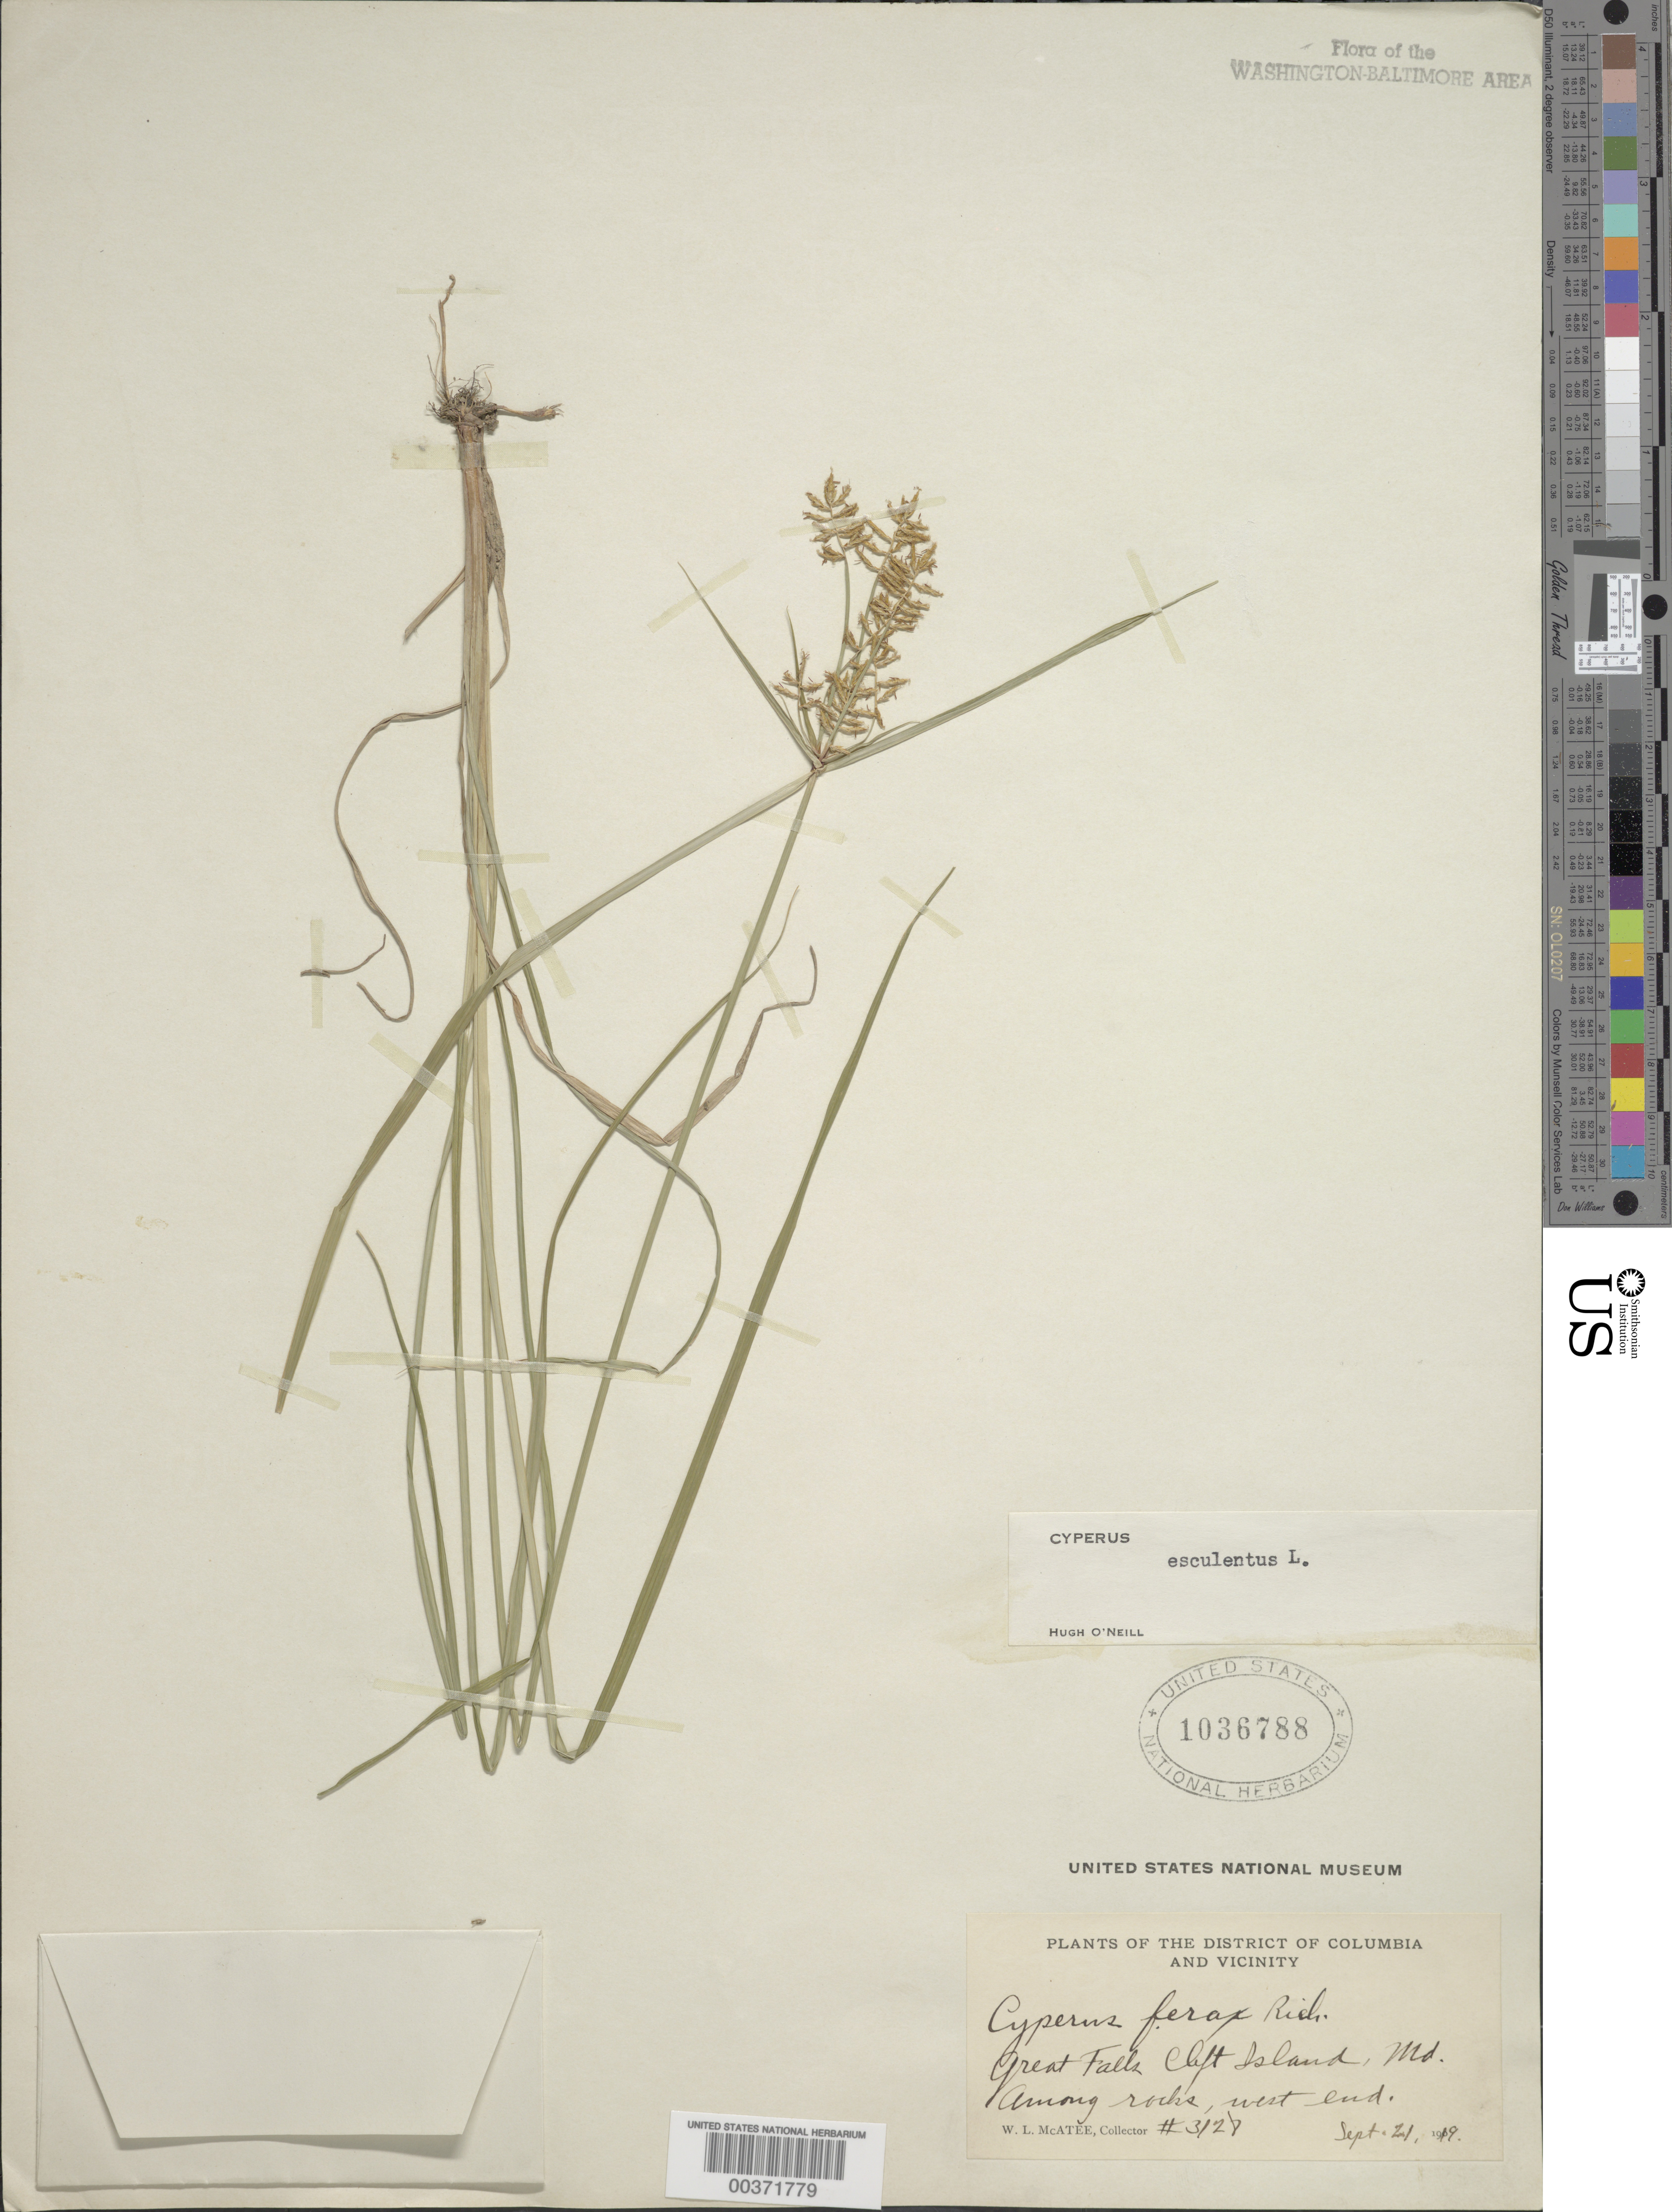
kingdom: Plantae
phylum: Tracheophyta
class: Liliopsida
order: Poales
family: Cyperaceae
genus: Cyperus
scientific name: Cyperus esculentus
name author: L.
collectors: W. McAtee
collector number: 3127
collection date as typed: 21 Sep 1919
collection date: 1919-09-21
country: United States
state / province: Maryland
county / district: Montgomery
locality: Great Falls, Cleft Island C. & O. Canal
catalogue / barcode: US 1036788